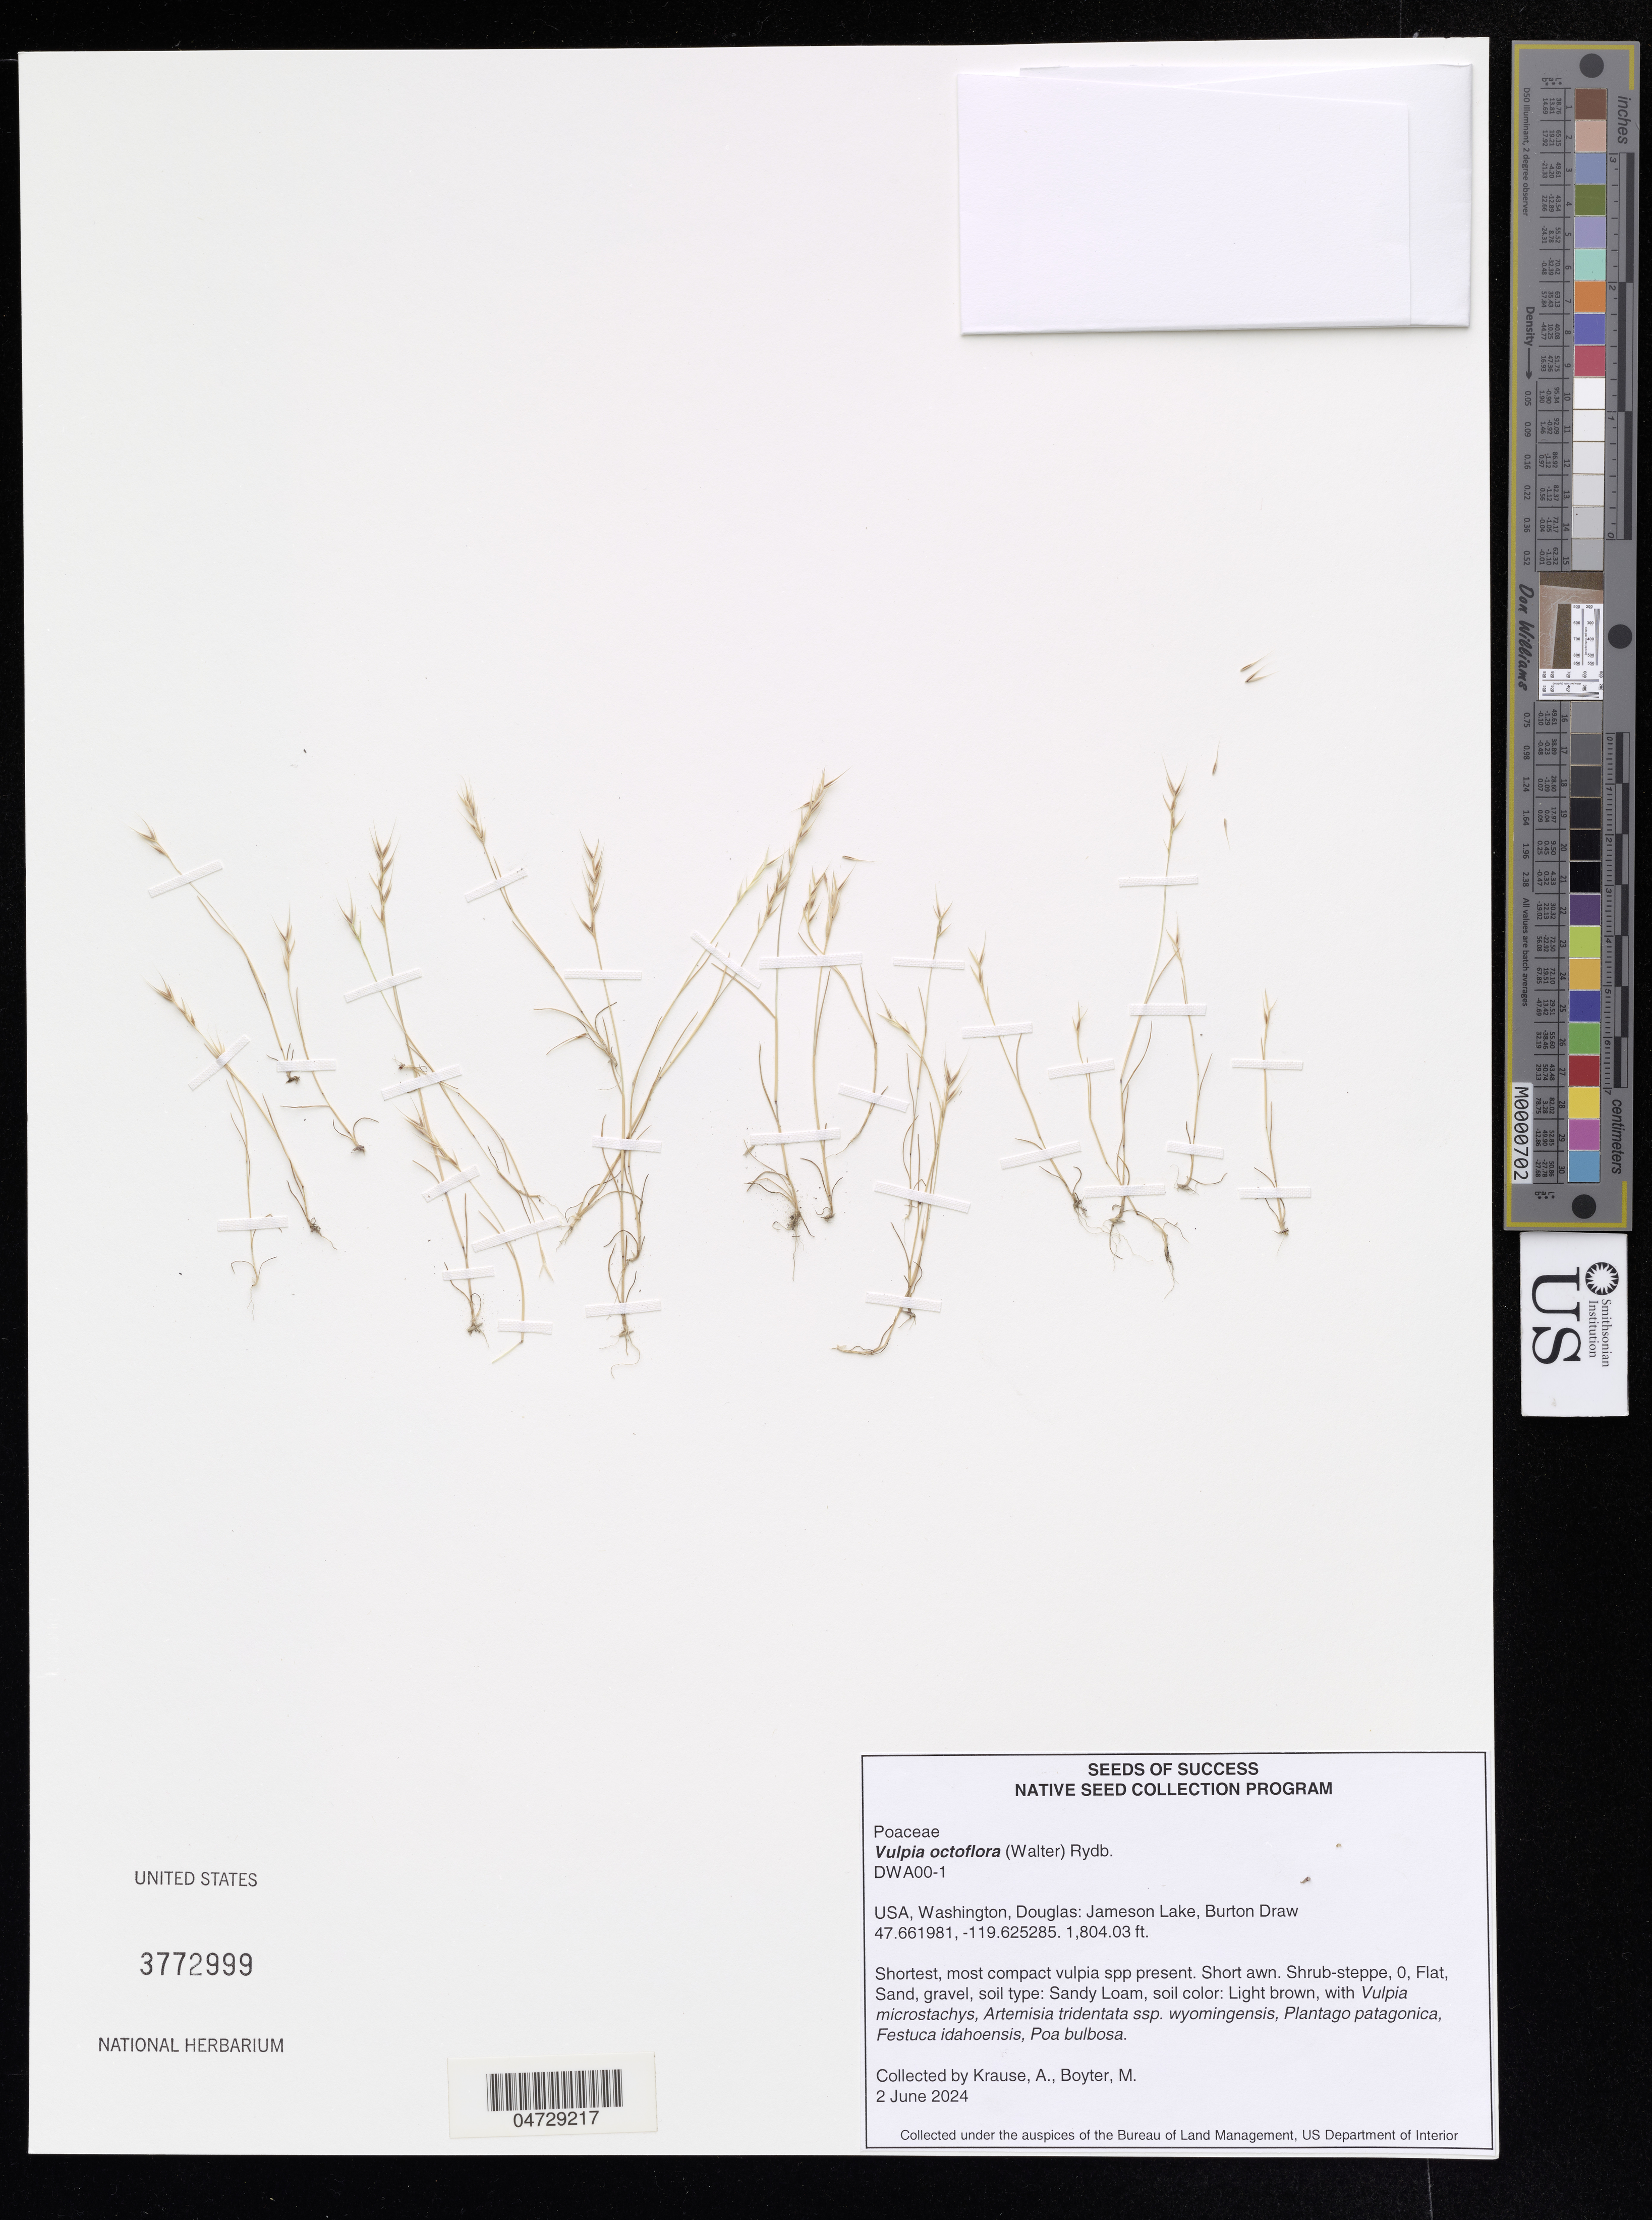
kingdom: Plantae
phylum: Tracheophyta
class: Liliopsida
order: Poales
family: Poaceae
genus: Vulpia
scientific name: Vulpia octoflora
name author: (Walter) Rydb.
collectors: A. Krause & M. Boyter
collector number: DWA00-1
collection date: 2024-06-02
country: United States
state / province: Washington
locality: Douglas: Jameson Lake, Burton Draw.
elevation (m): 549.87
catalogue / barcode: US 3772999